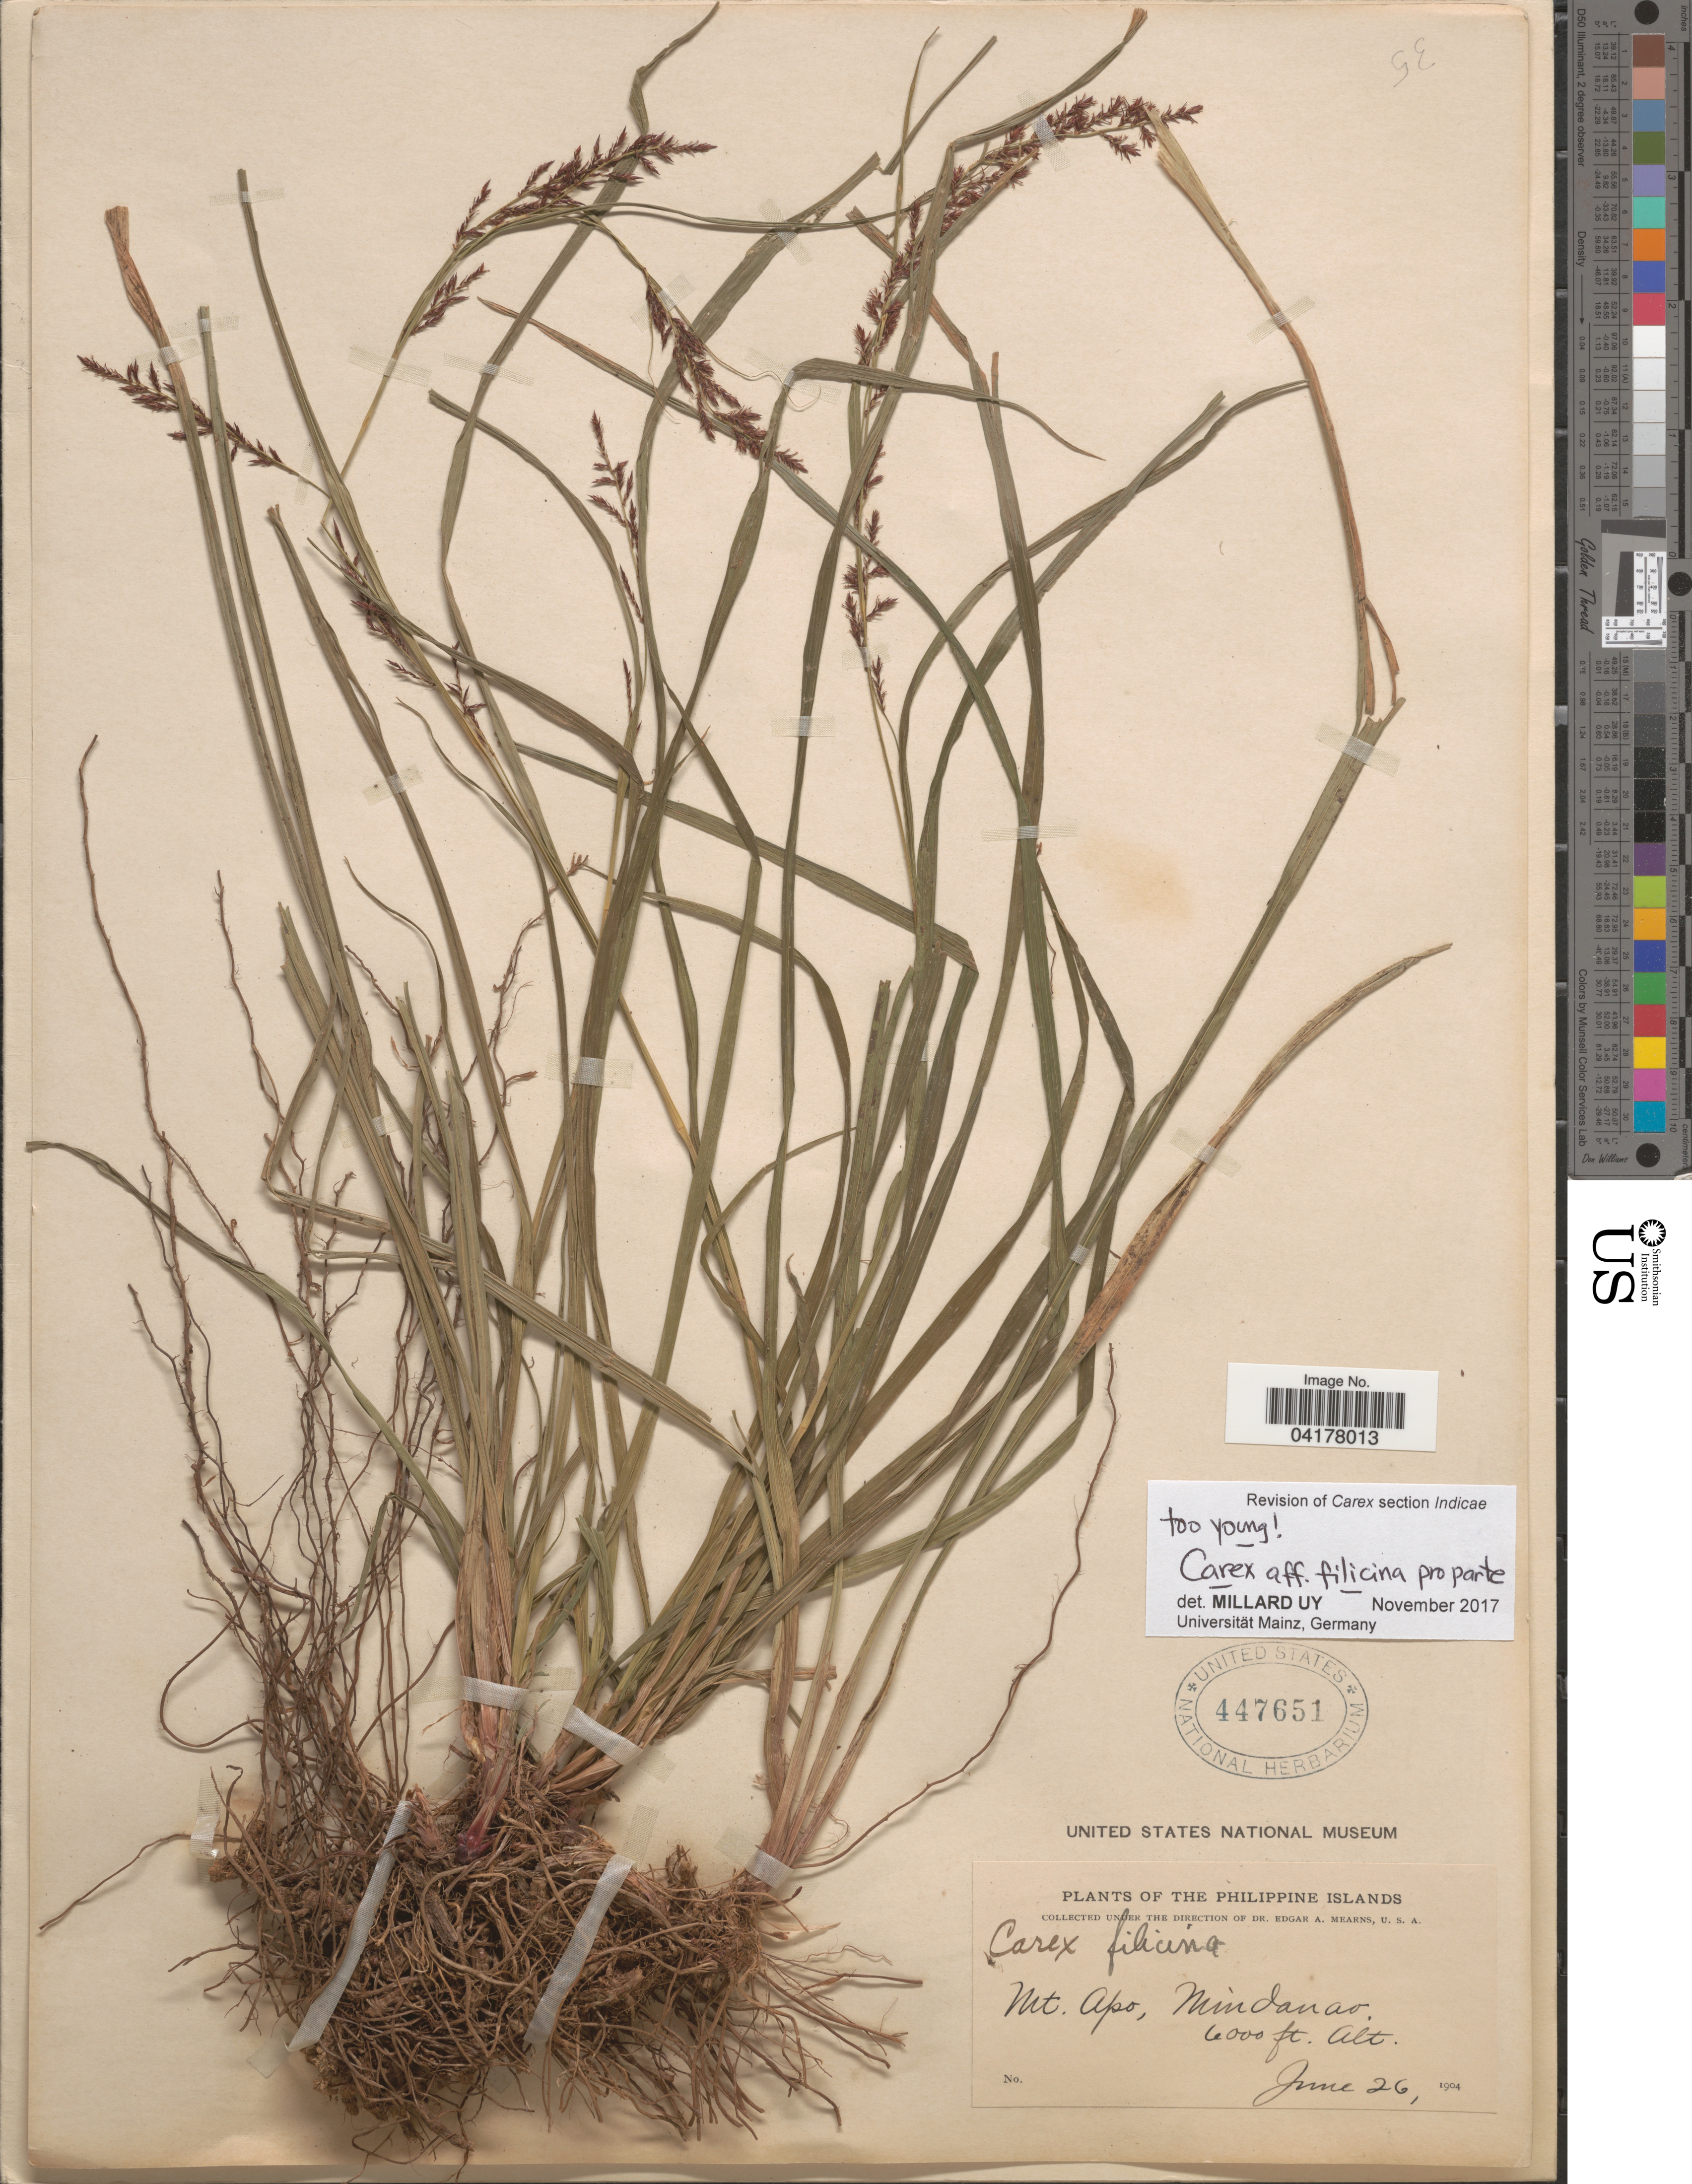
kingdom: Plantae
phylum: Tracheophyta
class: Liliopsida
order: Poales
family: Cyperaceae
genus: Carex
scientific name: Carex filicina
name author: Nees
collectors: E. A. Mearns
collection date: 1904-06-26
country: Philippines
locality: The Philippine Islands. Mt. Apo, Mindanao.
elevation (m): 1829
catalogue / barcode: US 447651